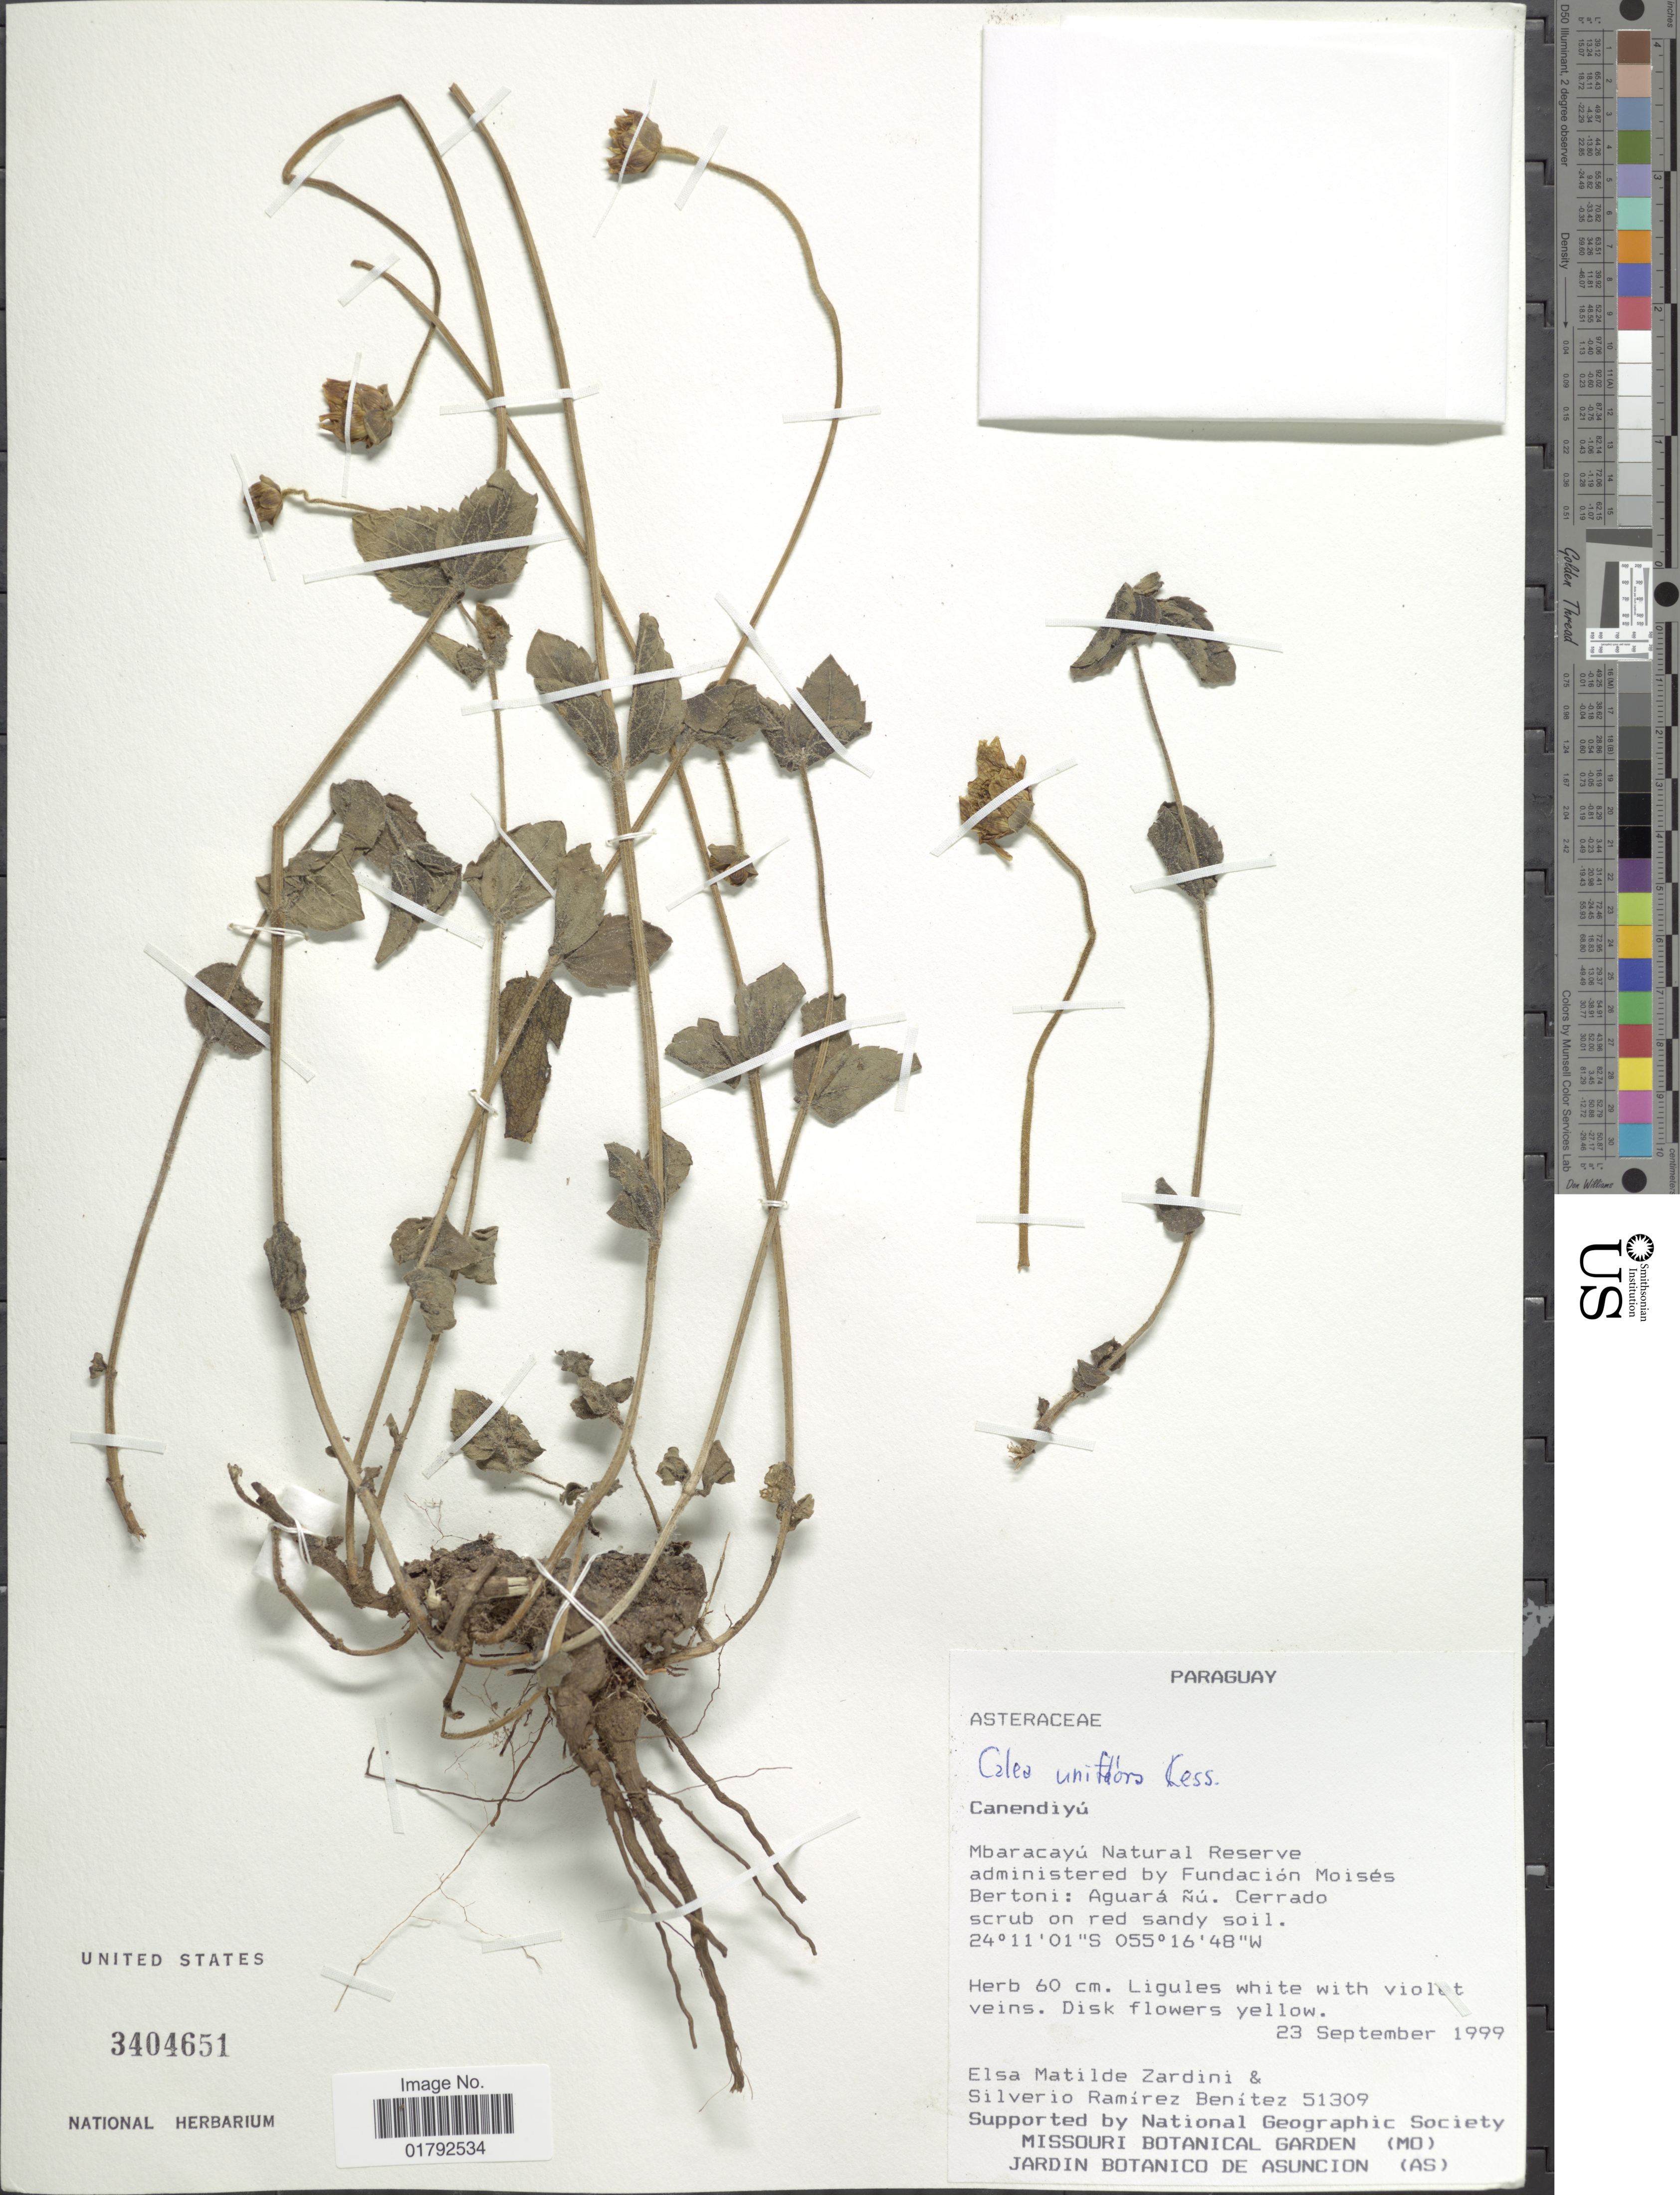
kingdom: Plantae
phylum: Tracheophyta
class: Magnoliopsida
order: Asterales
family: Asteraceae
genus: Calea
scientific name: Calea uniflora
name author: Less.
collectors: E. M. Zardini & S. Ramírez B.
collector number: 51309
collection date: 1999-09-23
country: Paraguay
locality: Canendiyu, Mbaracayu Natural Reserve administered by Fundacion Moises Bertoni: Aguara nu.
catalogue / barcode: US 3404651